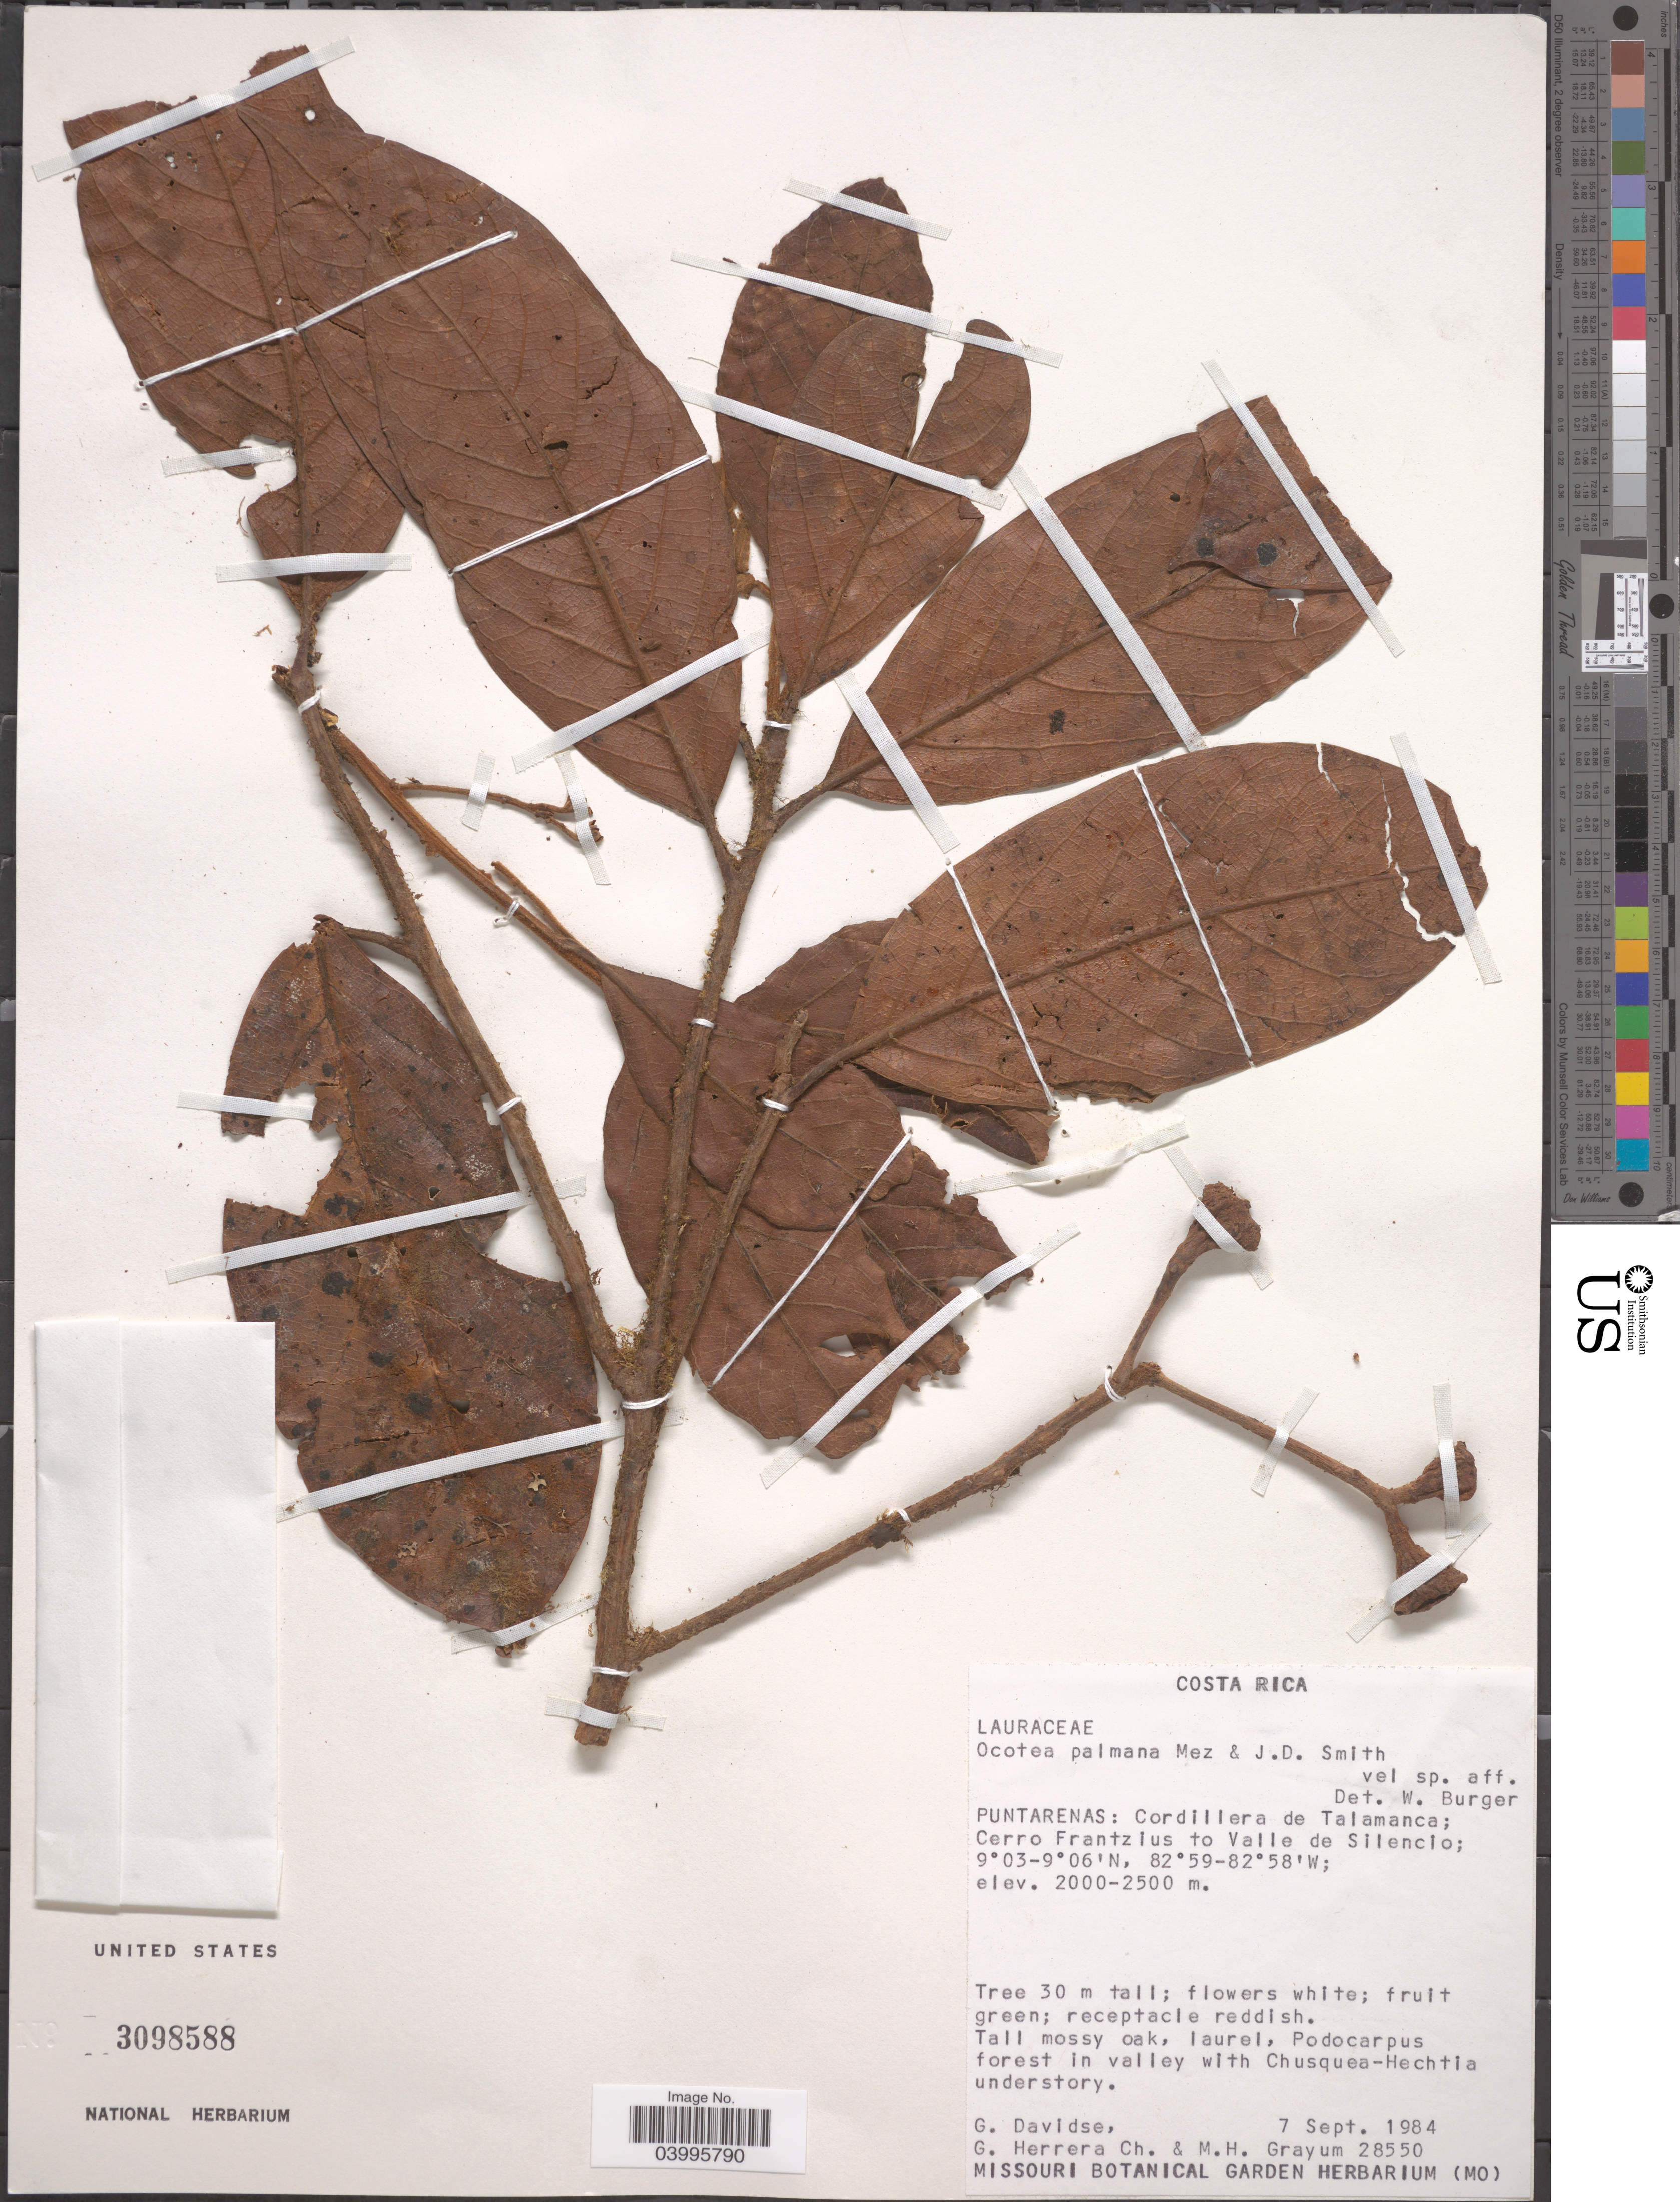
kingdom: Plantae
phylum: Tracheophyta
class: Magnoliopsida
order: Laurales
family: Lauraceae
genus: Ocotea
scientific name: Ocotea palmana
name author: Mez & Donn. Sm.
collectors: G. Davidse, G. Herrera Ch. & M. H. Grayum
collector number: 28550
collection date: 1984-09-07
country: Costa Rica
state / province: Puntarenas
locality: Cordillera de Talamanca; Cerro Frantzius to Valle de Silencio.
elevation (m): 2000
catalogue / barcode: US 3098588